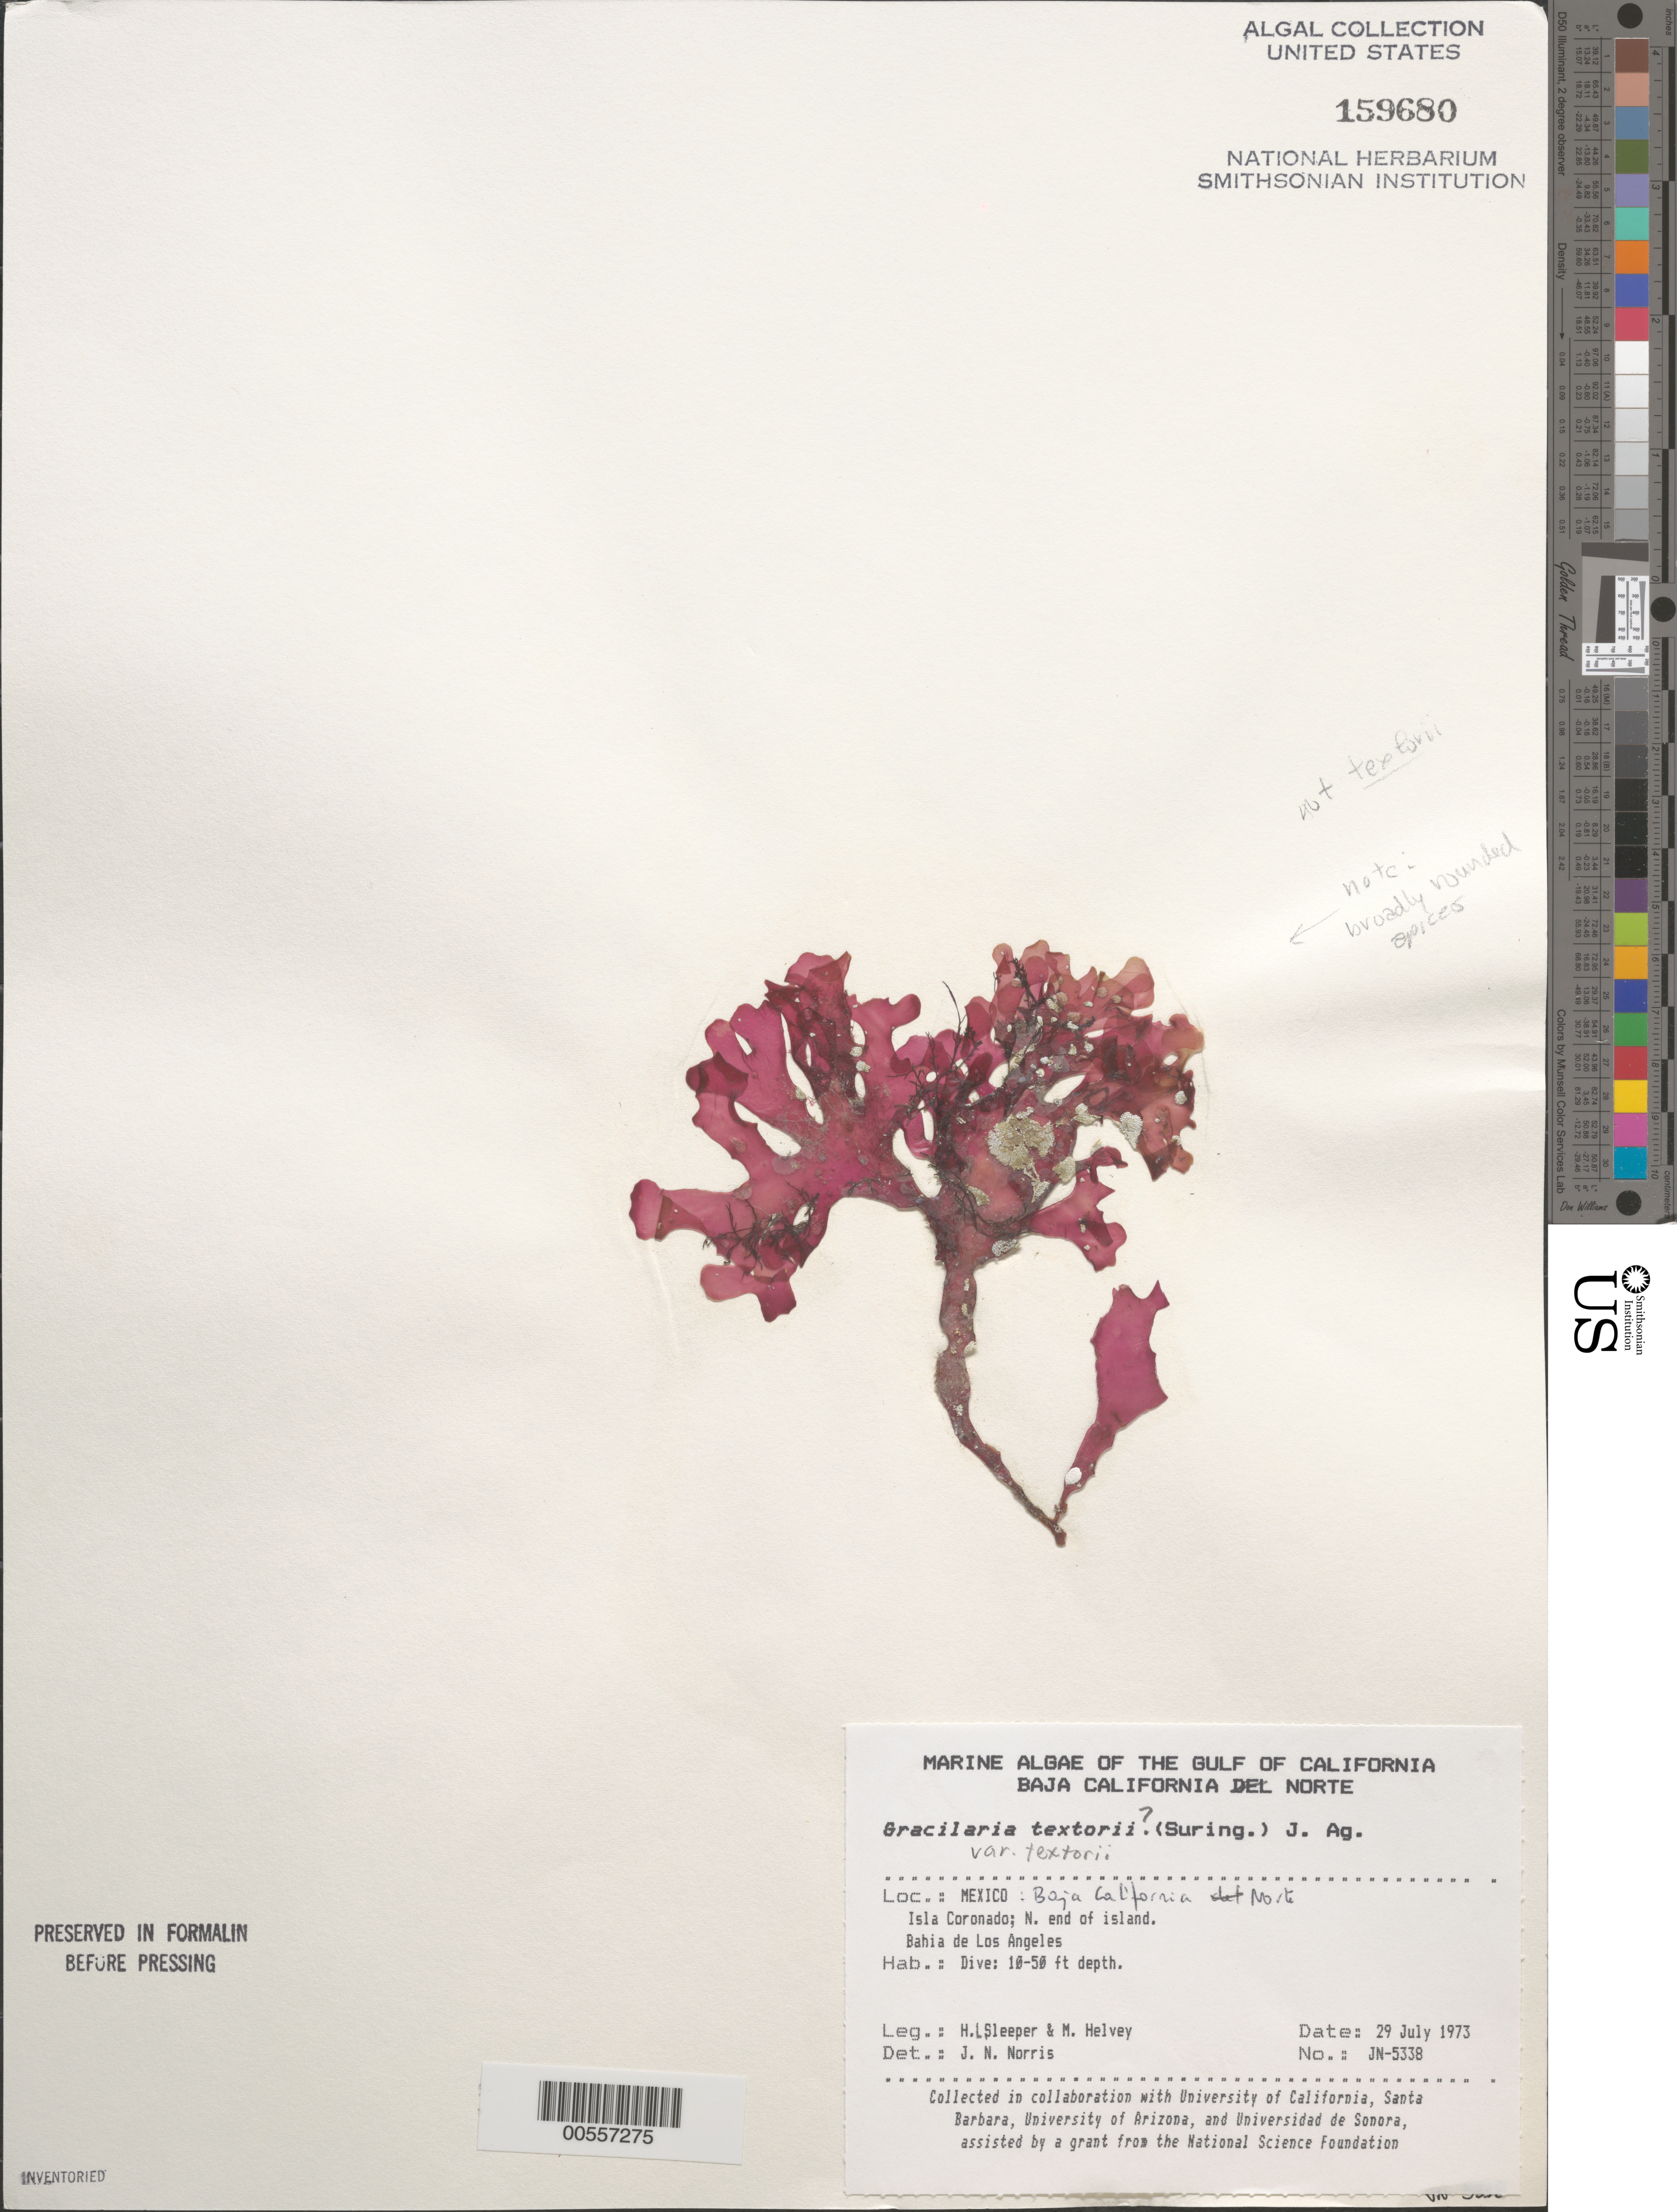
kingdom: Plantae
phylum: Rhodophyta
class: Florideophyceae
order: Gracilariales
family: Gracilariaceae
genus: Gracilaria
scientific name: Gracilaria textorii var. textorii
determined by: Norris, James N.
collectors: H. Sleeper & M. Helvey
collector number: JN-5338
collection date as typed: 29 Jul 1973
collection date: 1973-07-29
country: Mexico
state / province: Baja California Norte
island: Isla Coronado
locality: Bahia de los Angeles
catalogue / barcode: US 159680